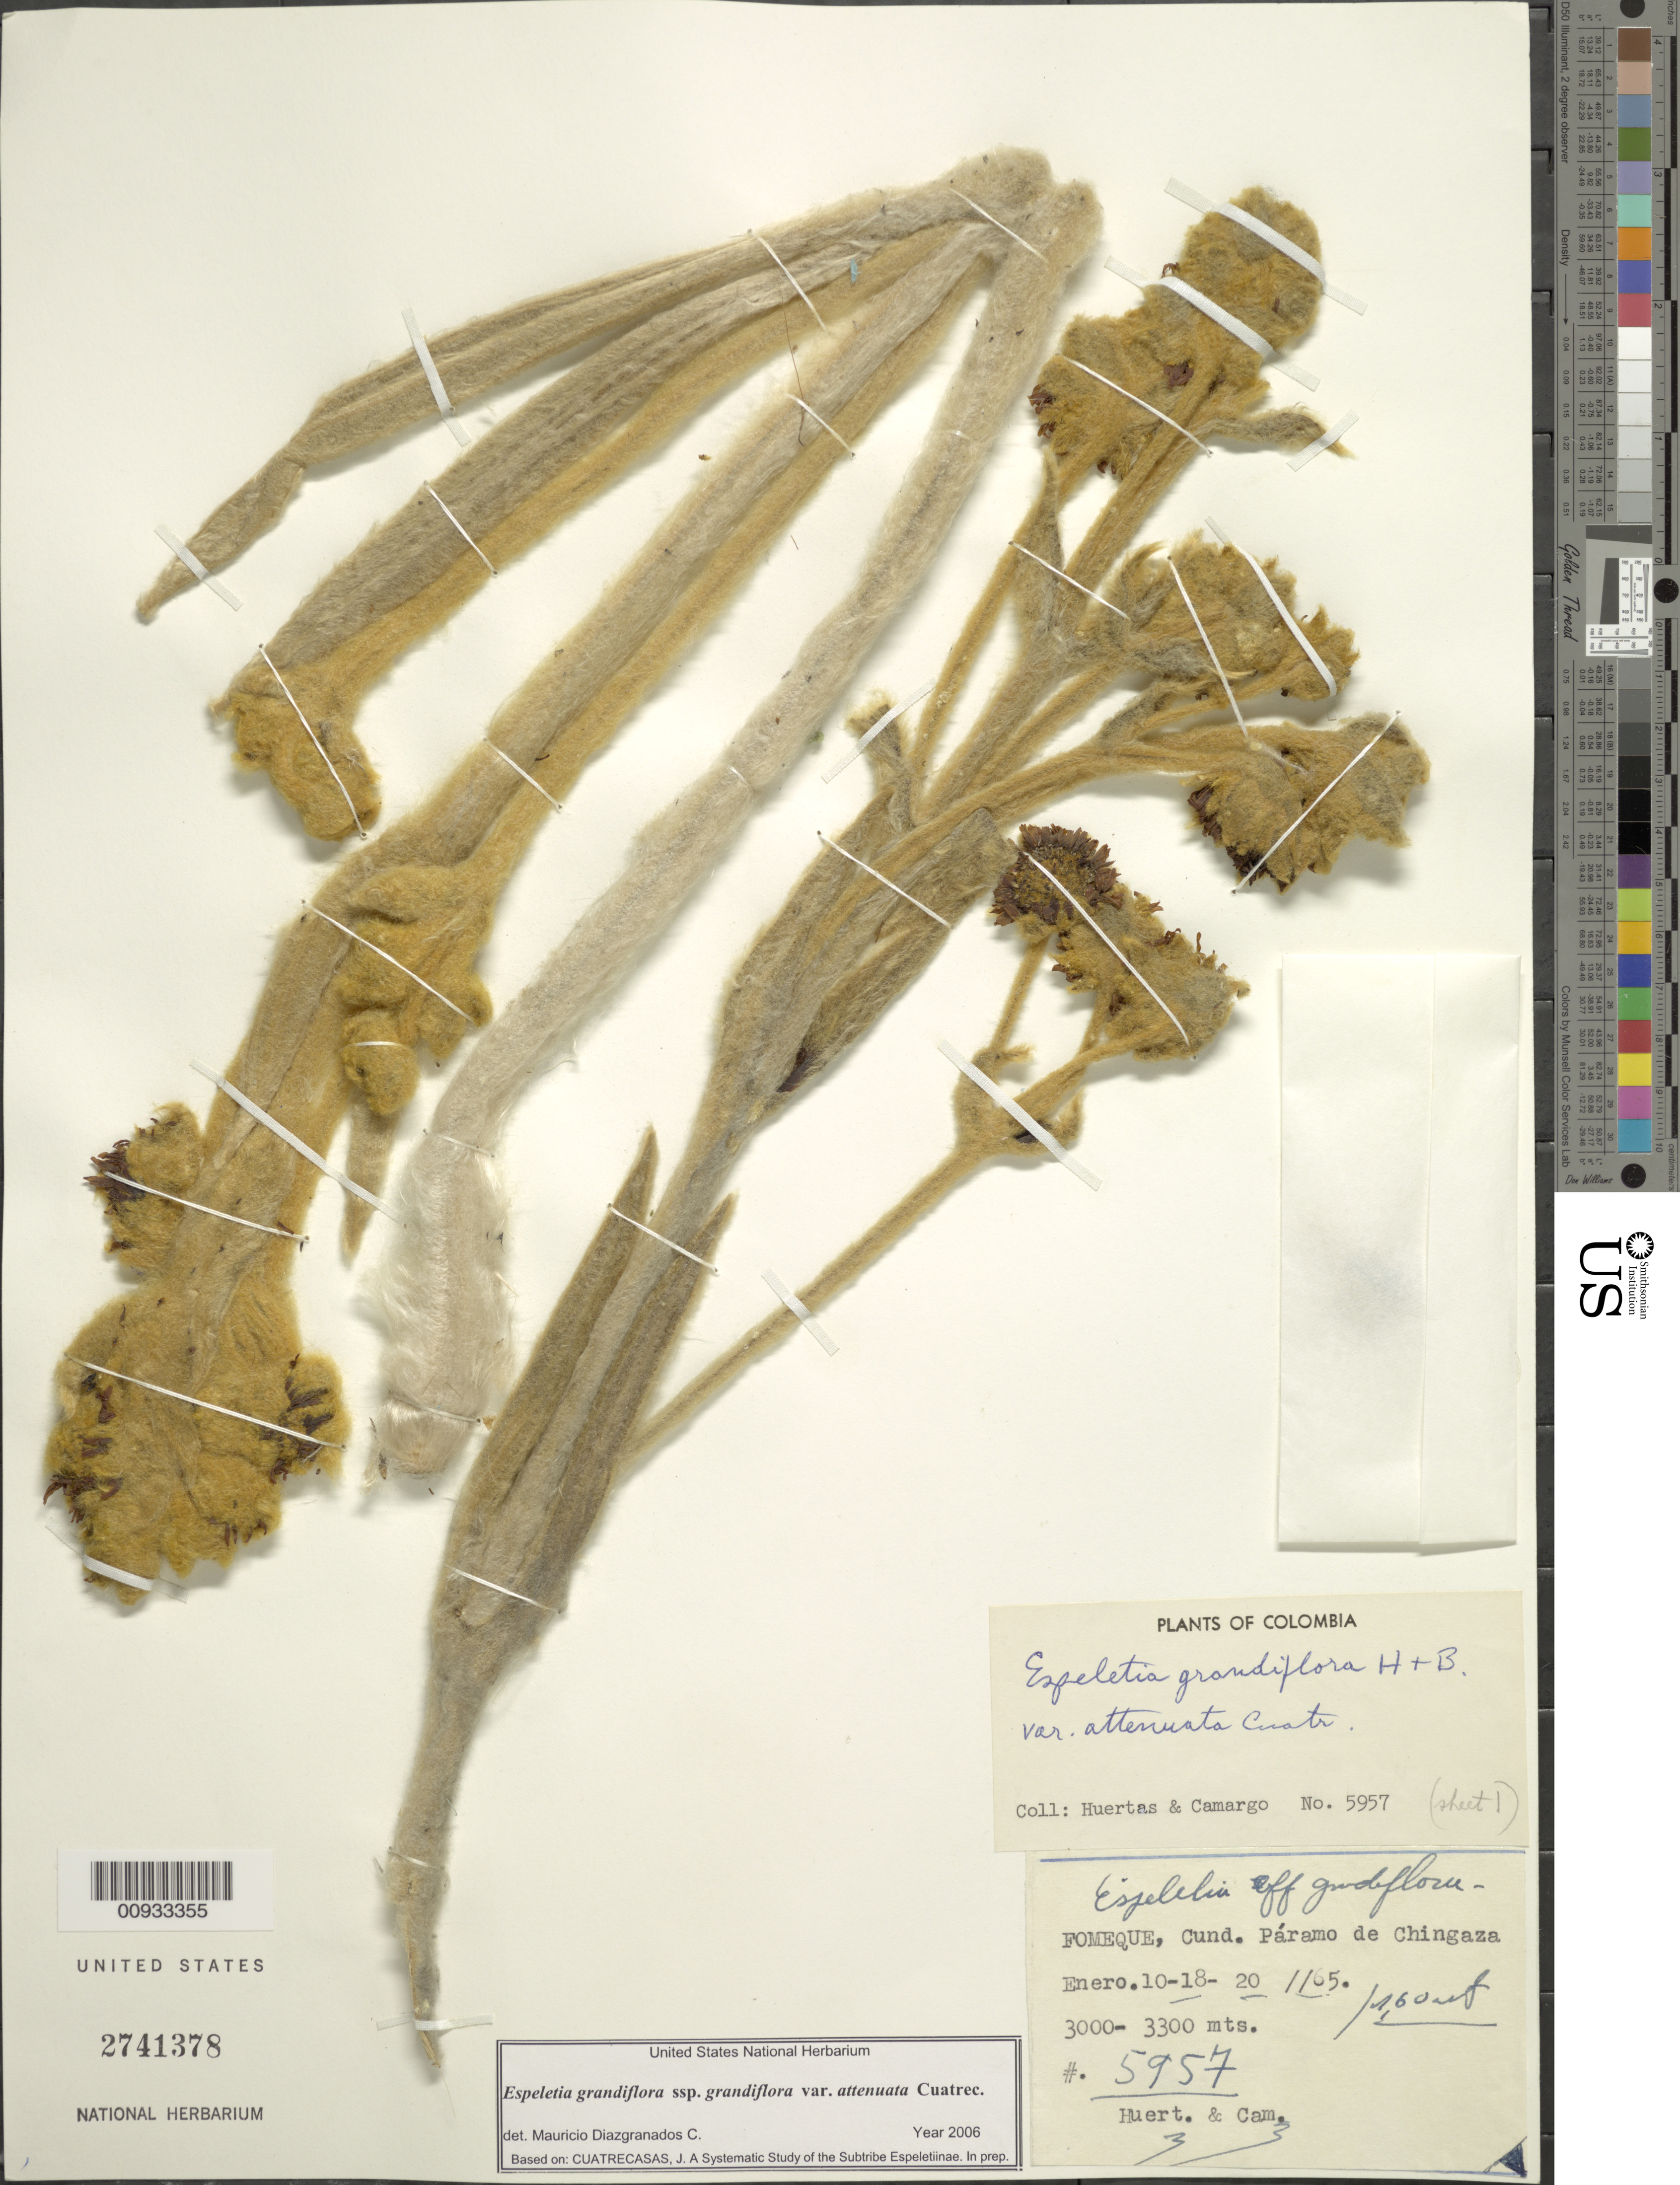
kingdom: Plantae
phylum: Tracheophyta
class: Magnoliopsida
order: Asterales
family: Asteraceae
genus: Espeletia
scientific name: Espeletia grandiflora var. attenuata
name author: Cuatrec.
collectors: Huertas & -. Camargo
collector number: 597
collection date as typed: Transcribed d/m/y: 16/8/65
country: Colombia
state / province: Cundinamarca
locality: Fomeque, Paramo de Chingaza.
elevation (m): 3000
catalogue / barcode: US 2741378